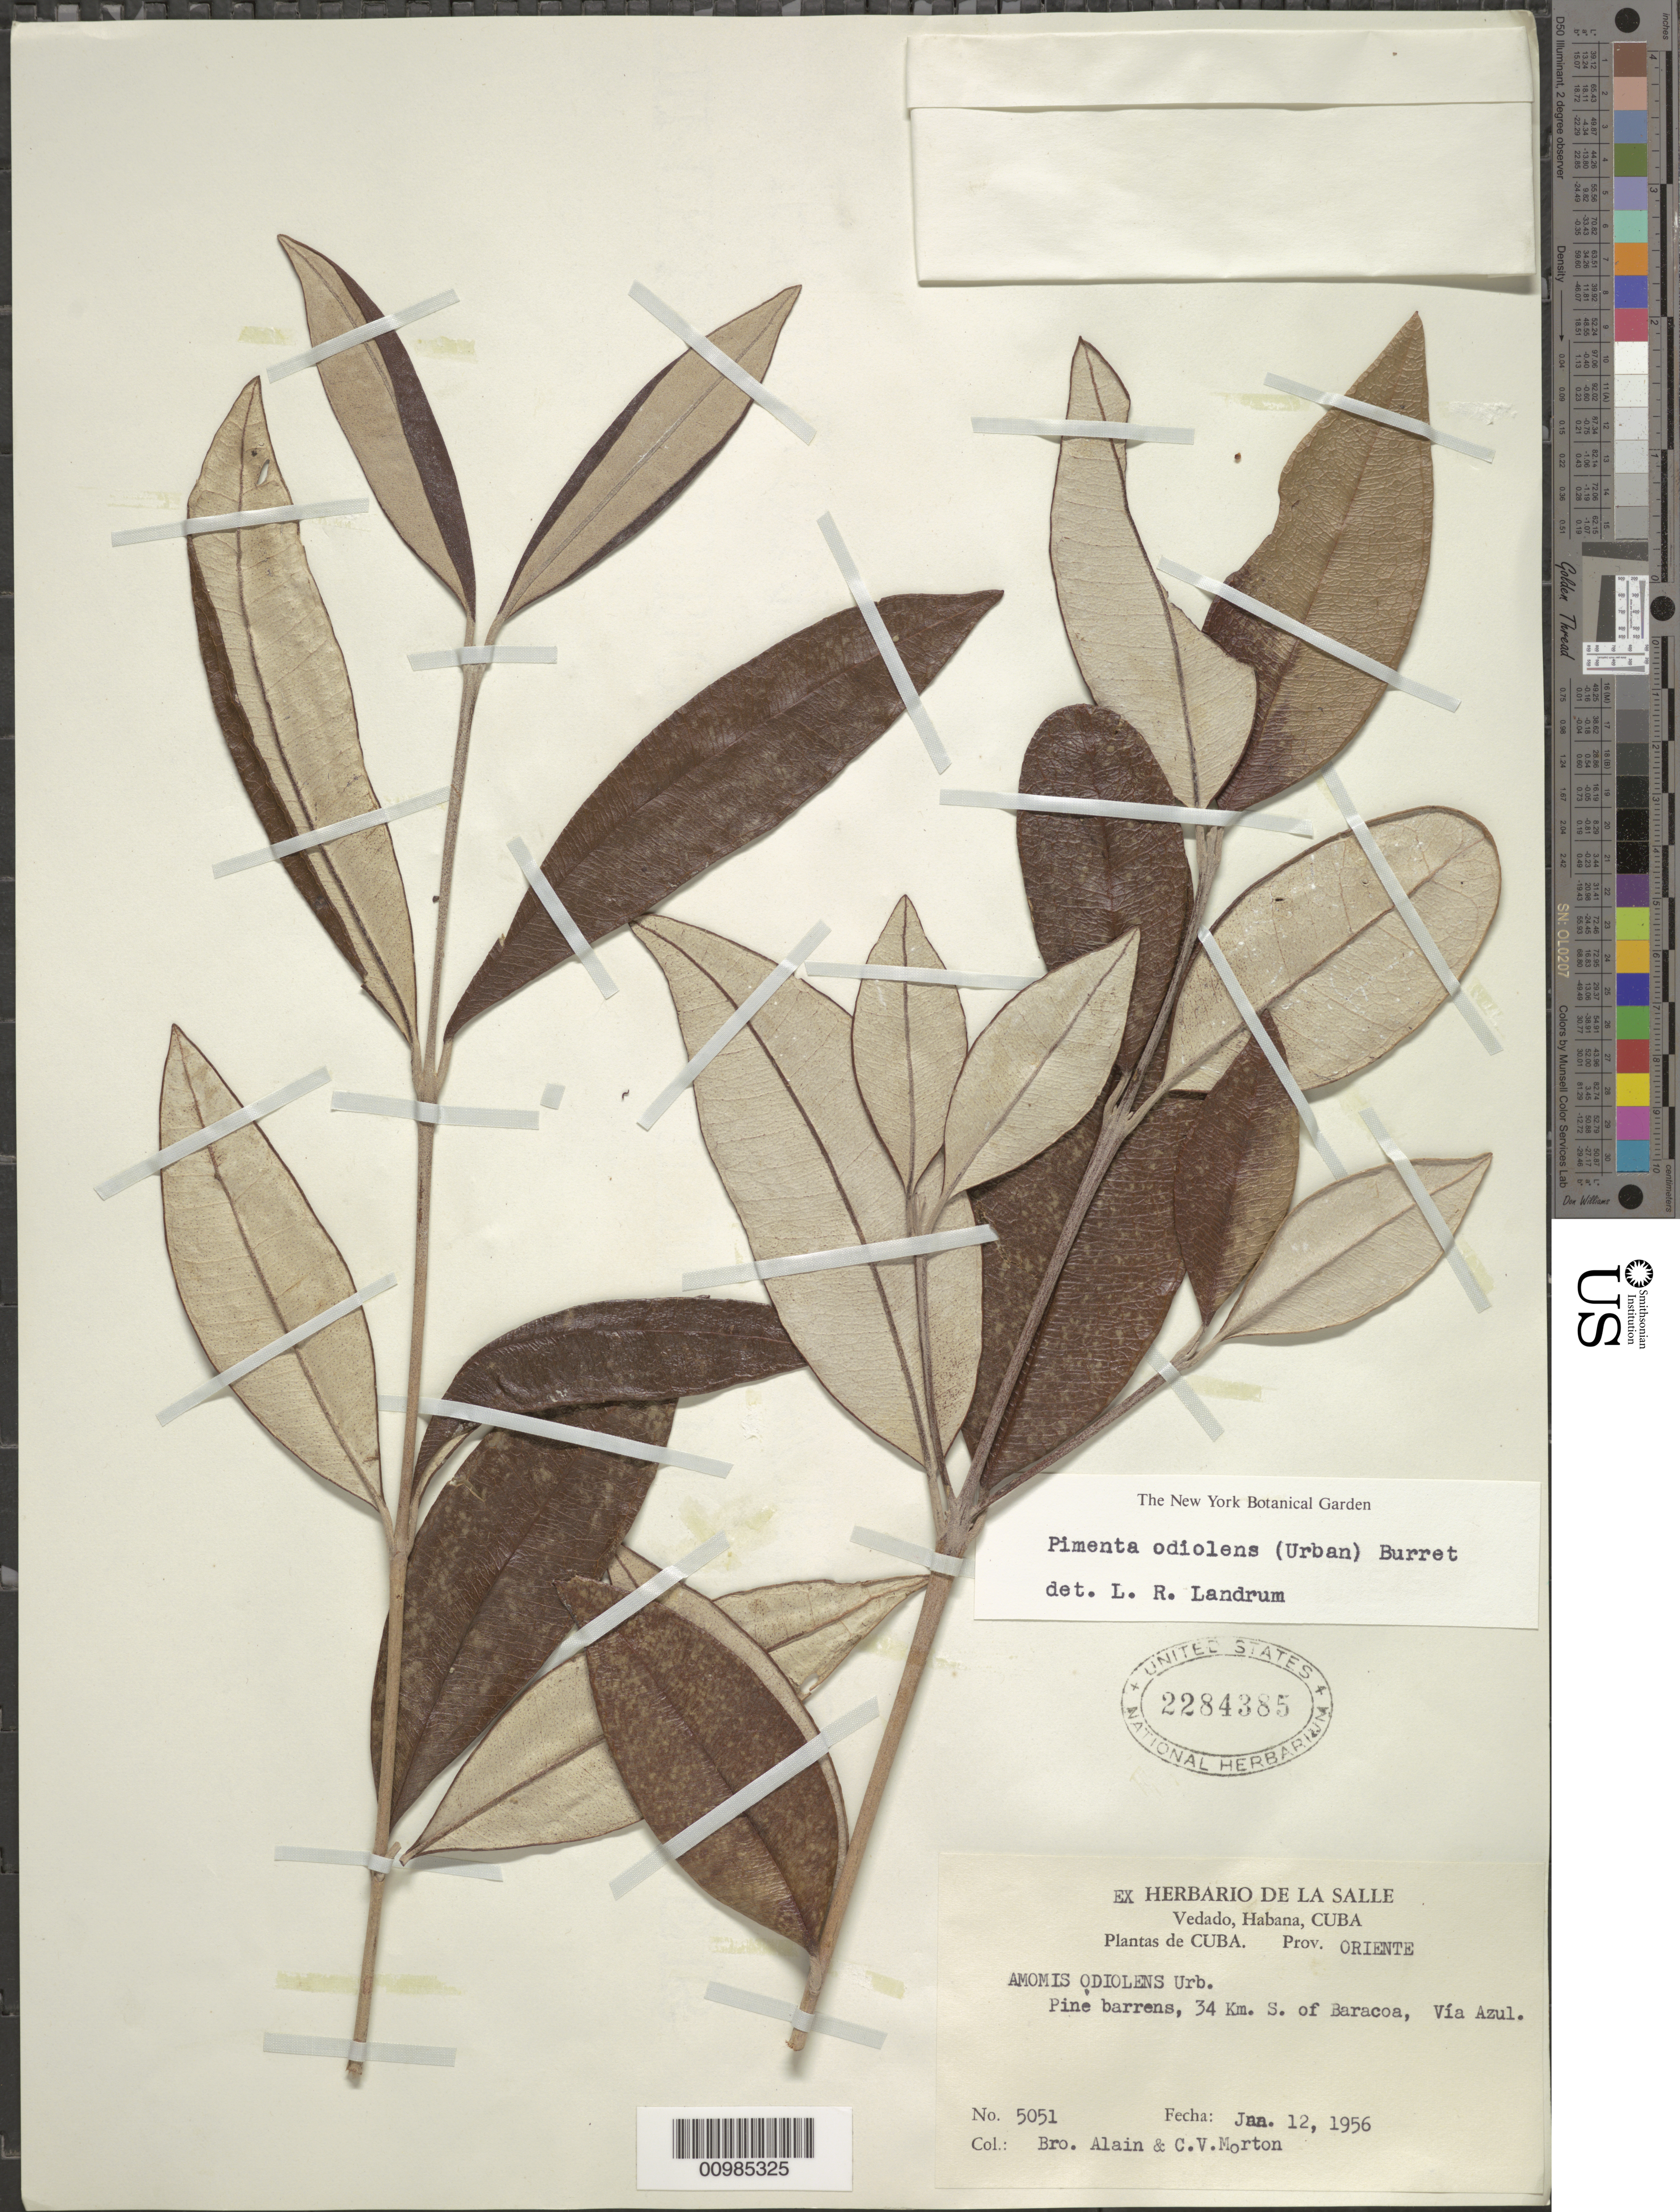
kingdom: Plantae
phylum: Tracheophyta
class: Magnoliopsida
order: Myrtales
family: Myrtaceae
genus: Pimenta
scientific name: Pimenta odiolens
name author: (Urb.) Burret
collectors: A. H. Liogier & C. V. Morton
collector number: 5051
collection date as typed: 12 Jan 1956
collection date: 1956-01-12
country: Cuba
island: Cuba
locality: Pine barrens, 34 km S of Baracoa, Via Azul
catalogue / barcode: US 2284385